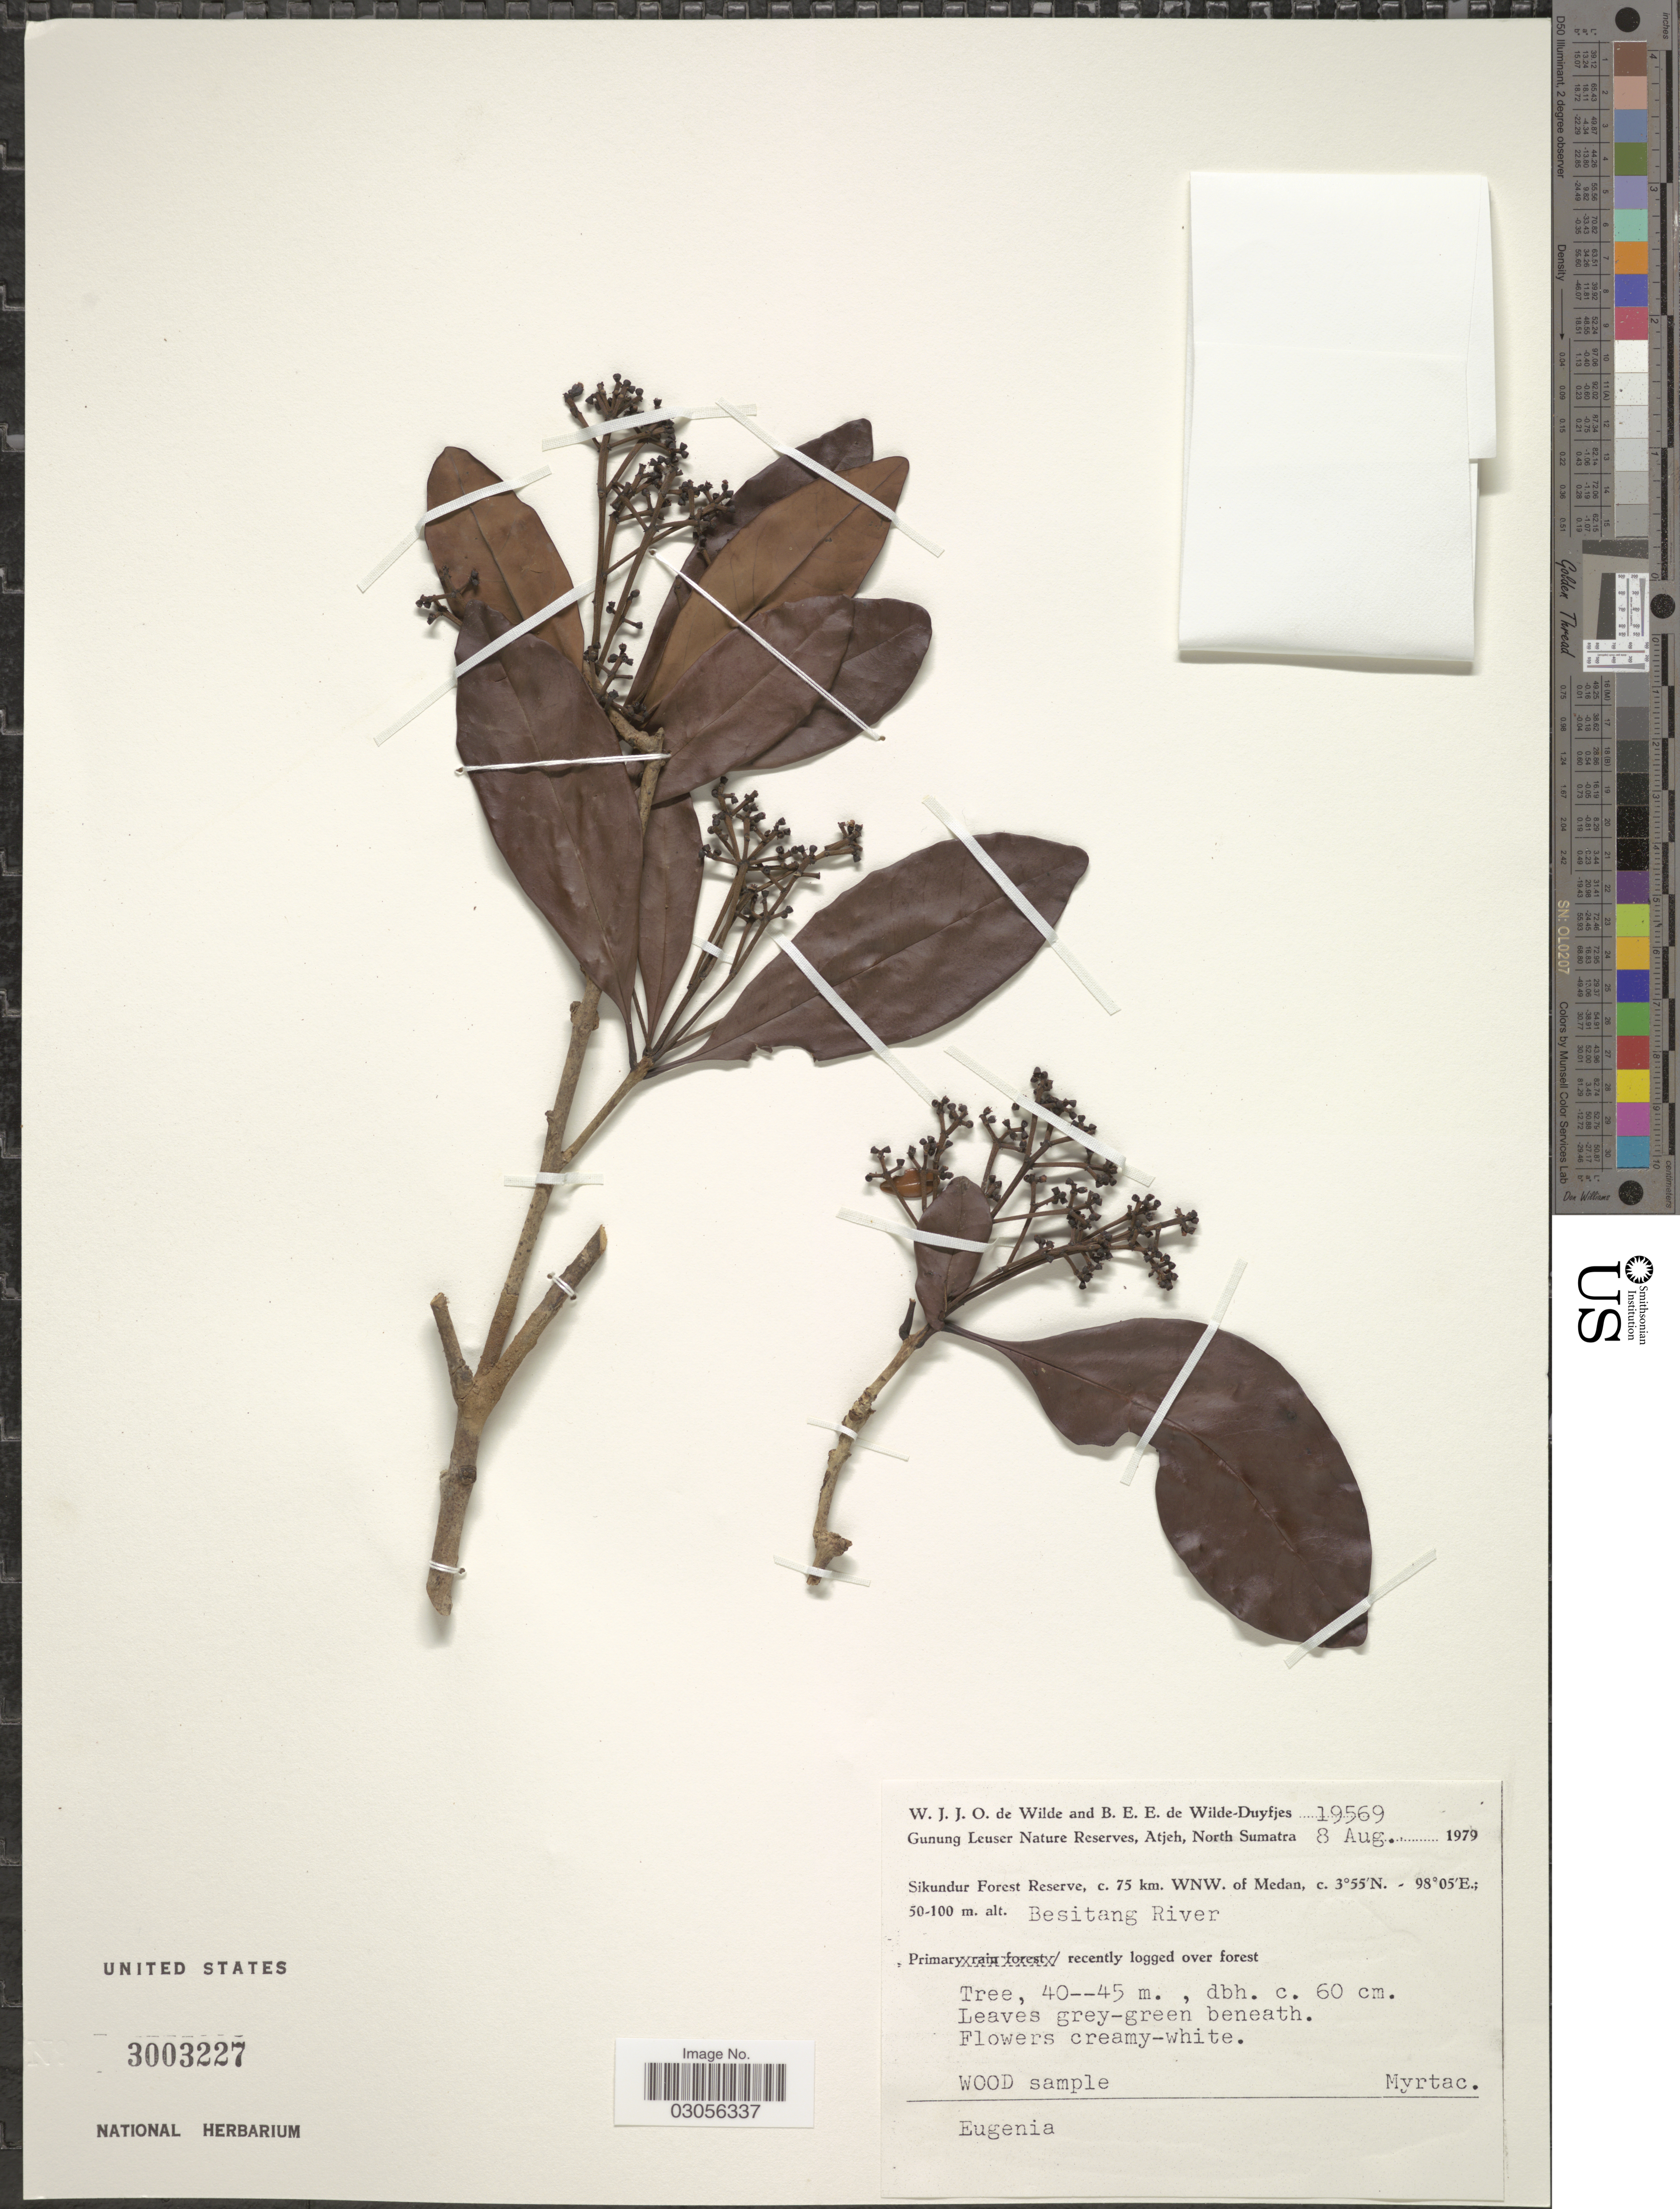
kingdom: Plantae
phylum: Tracheophyta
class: Magnoliopsida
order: Myrtales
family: Myrtaceae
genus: Syzygium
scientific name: Syzygium sp.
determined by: Strong, Mark T., (BOT), Smithsonian Institution - National Museum of Natural History (UNITED STATES)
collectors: W. J. de Wilde & B. E. de Wilde-Duyfjes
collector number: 19569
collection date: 1979-08-08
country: Indonesia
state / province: Sumatra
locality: Gunung Leuser Nature Reserve, Atjeh, North Sumatra. Sikundur Forest Reserve, c. 75 km. WNW. of Medan. Besitang River.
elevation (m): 50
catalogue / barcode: US 3003227